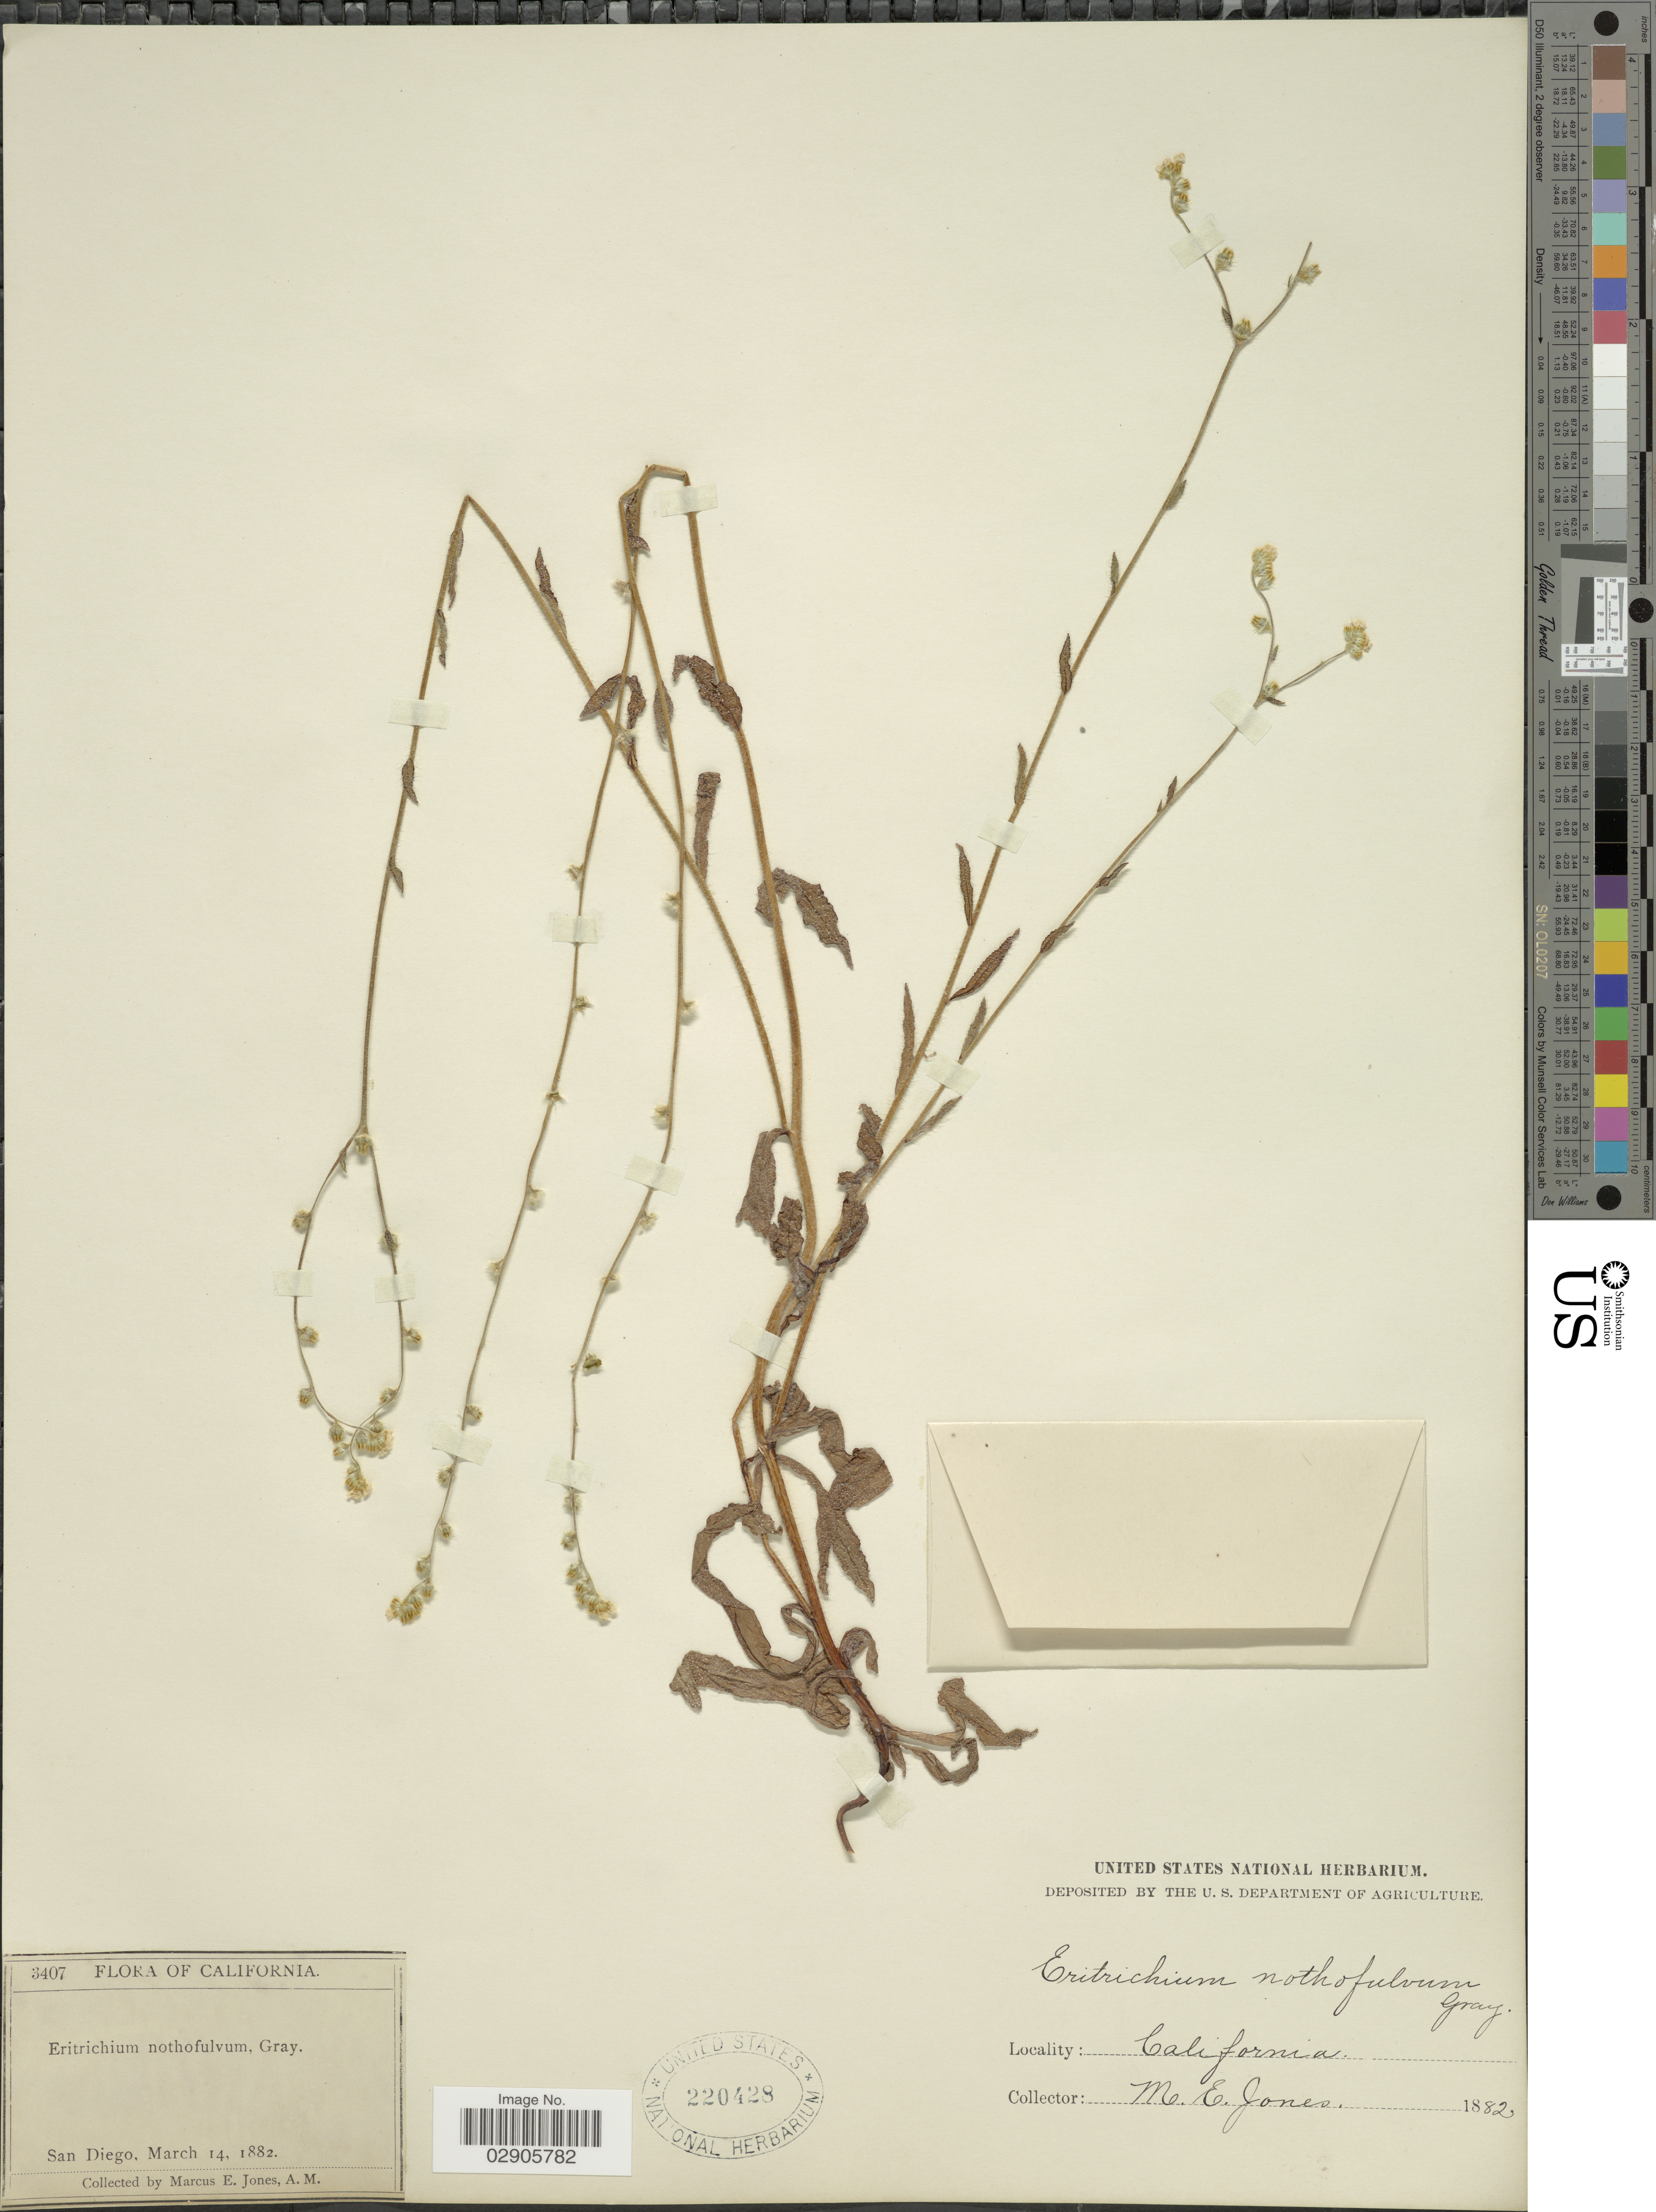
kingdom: Plantae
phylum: Tracheophyta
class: Magnoliopsida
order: Boraginales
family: Boraginaceae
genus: Plagiobothrys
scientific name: Plagiobothrys nothofulvus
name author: (A. Gray) A. Gray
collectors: M. E. Jones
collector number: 3407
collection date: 1882-03-14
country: United States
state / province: California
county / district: San Diego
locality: San Diego.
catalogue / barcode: US 220428